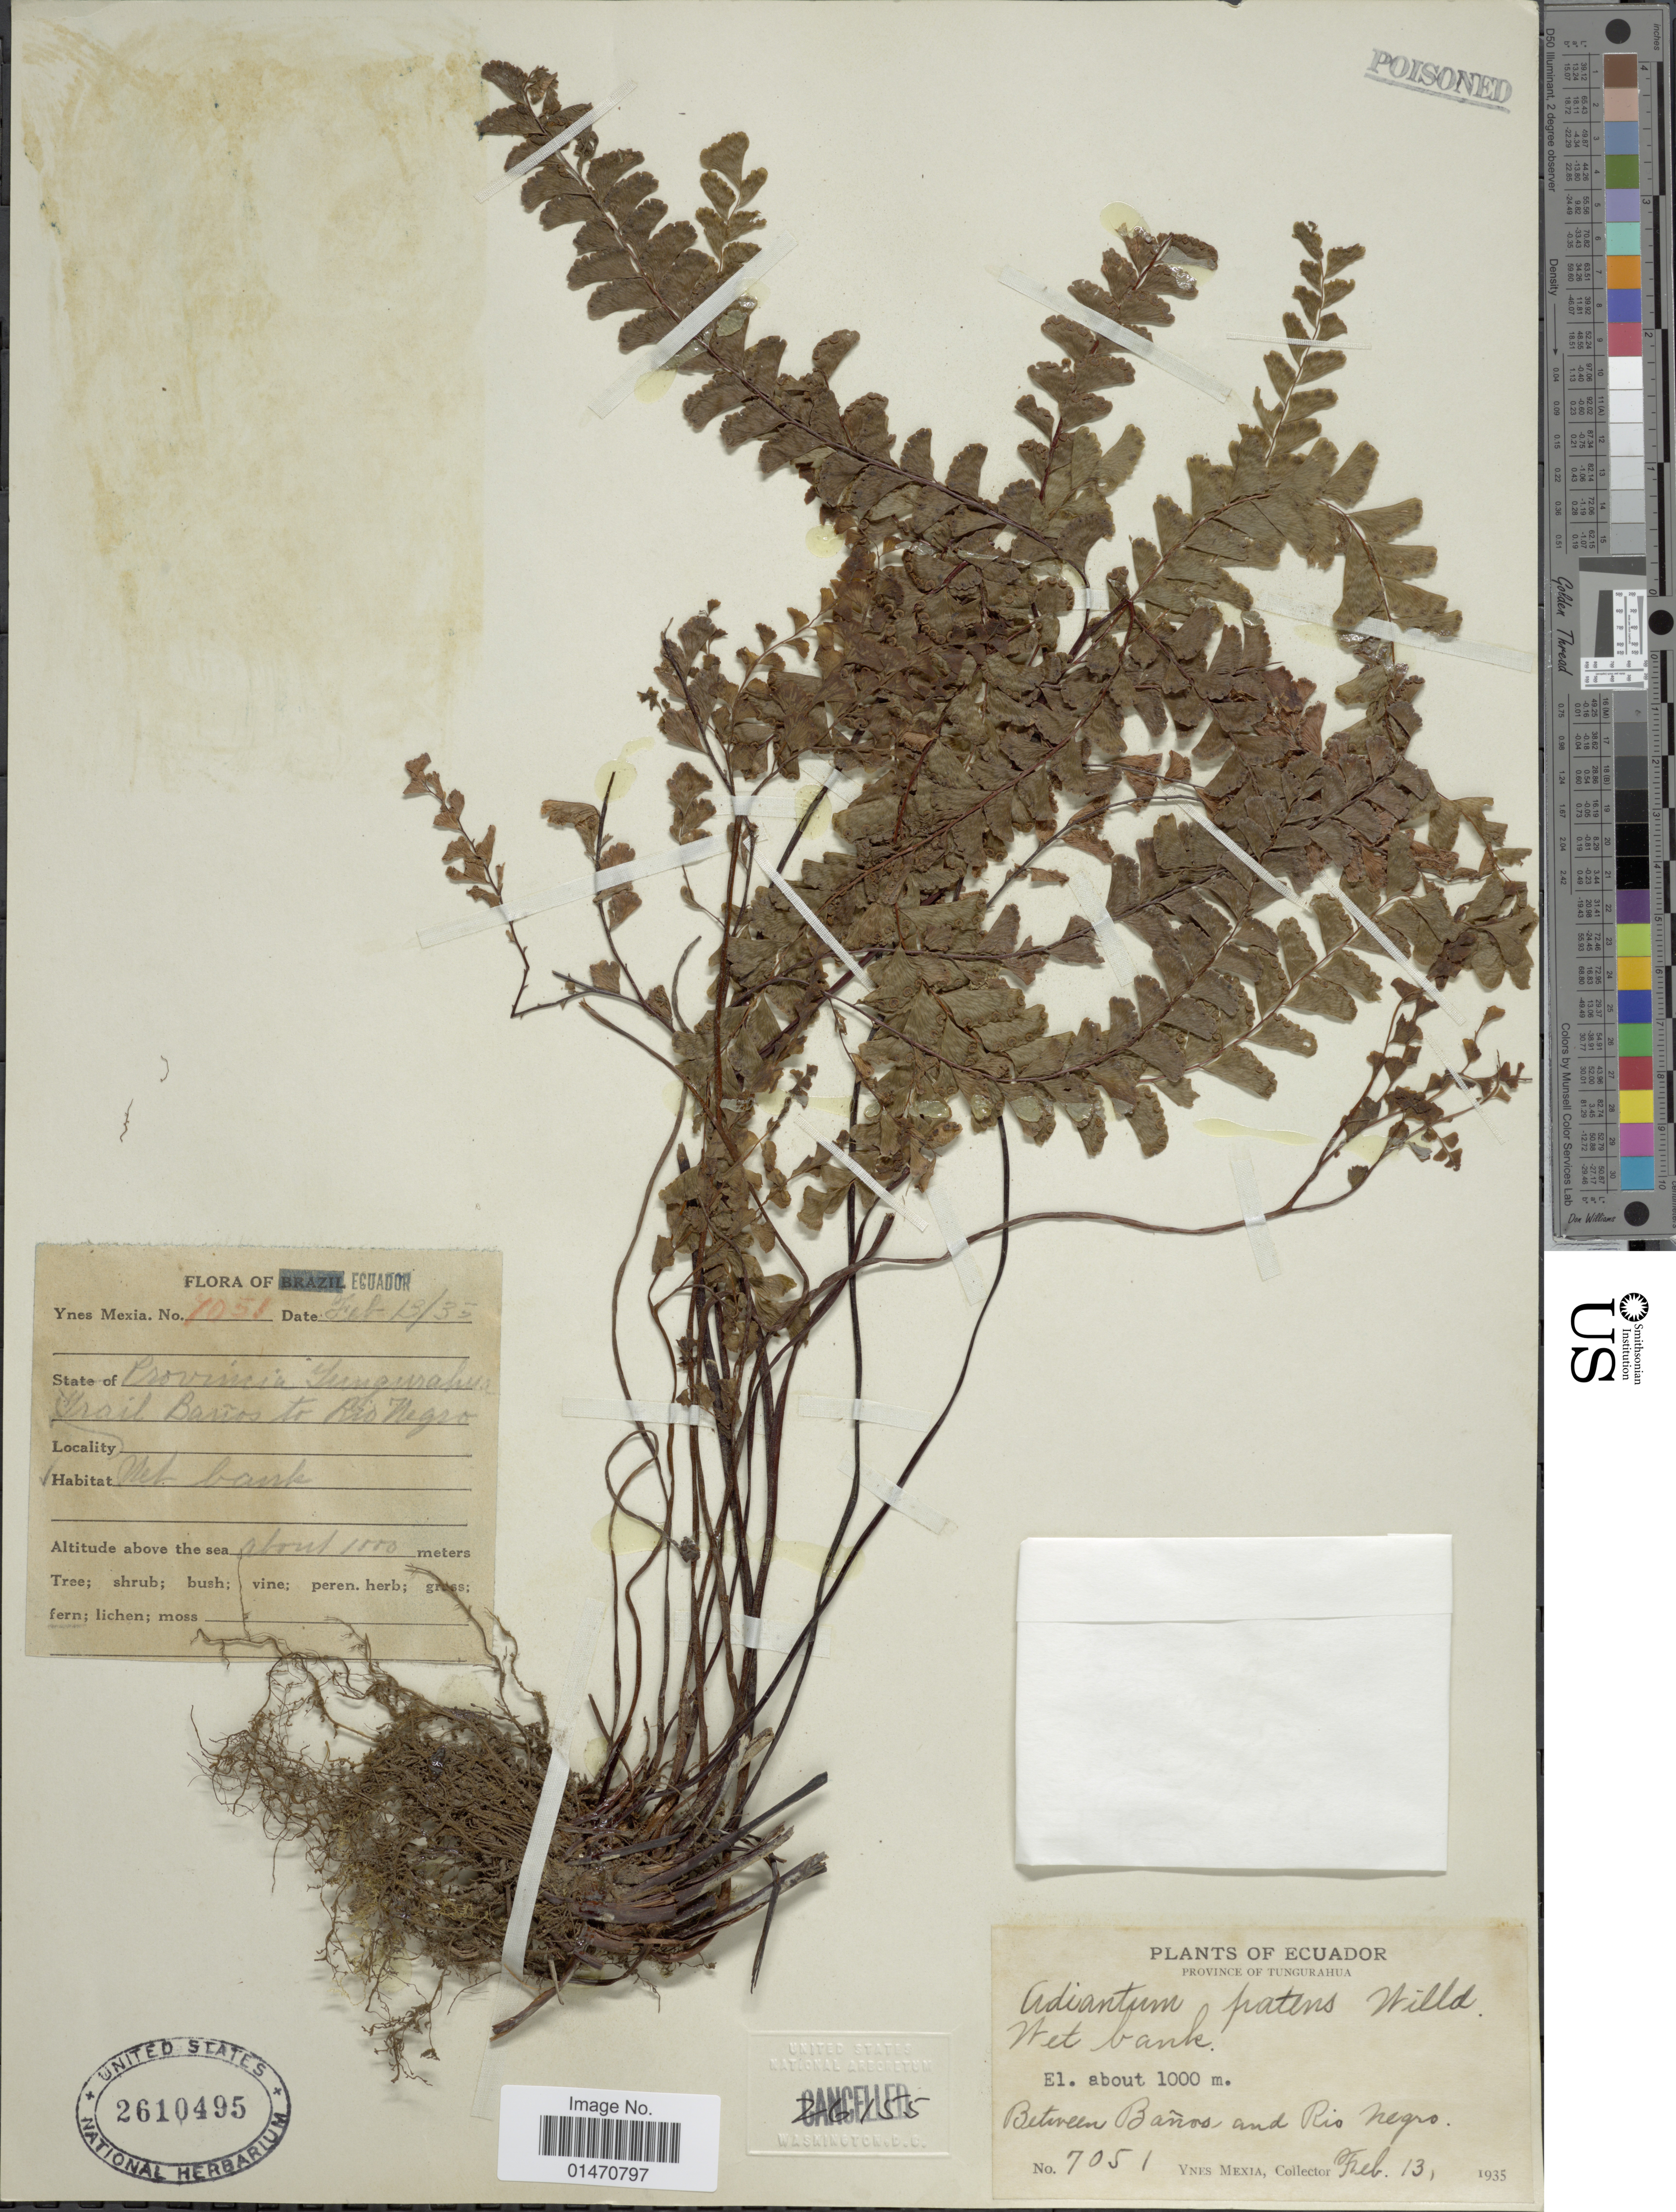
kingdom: Plantae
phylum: Tracheophyta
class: Polypodiopsida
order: Polypodiales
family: Pteridaceae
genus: Adiantum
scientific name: Adiantum patens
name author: Willd.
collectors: Y. Mexia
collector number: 7051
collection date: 1935-02-13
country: Ecuador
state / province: Tungurahua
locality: Between Baños and Rio Negro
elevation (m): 1000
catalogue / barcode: US 2610495